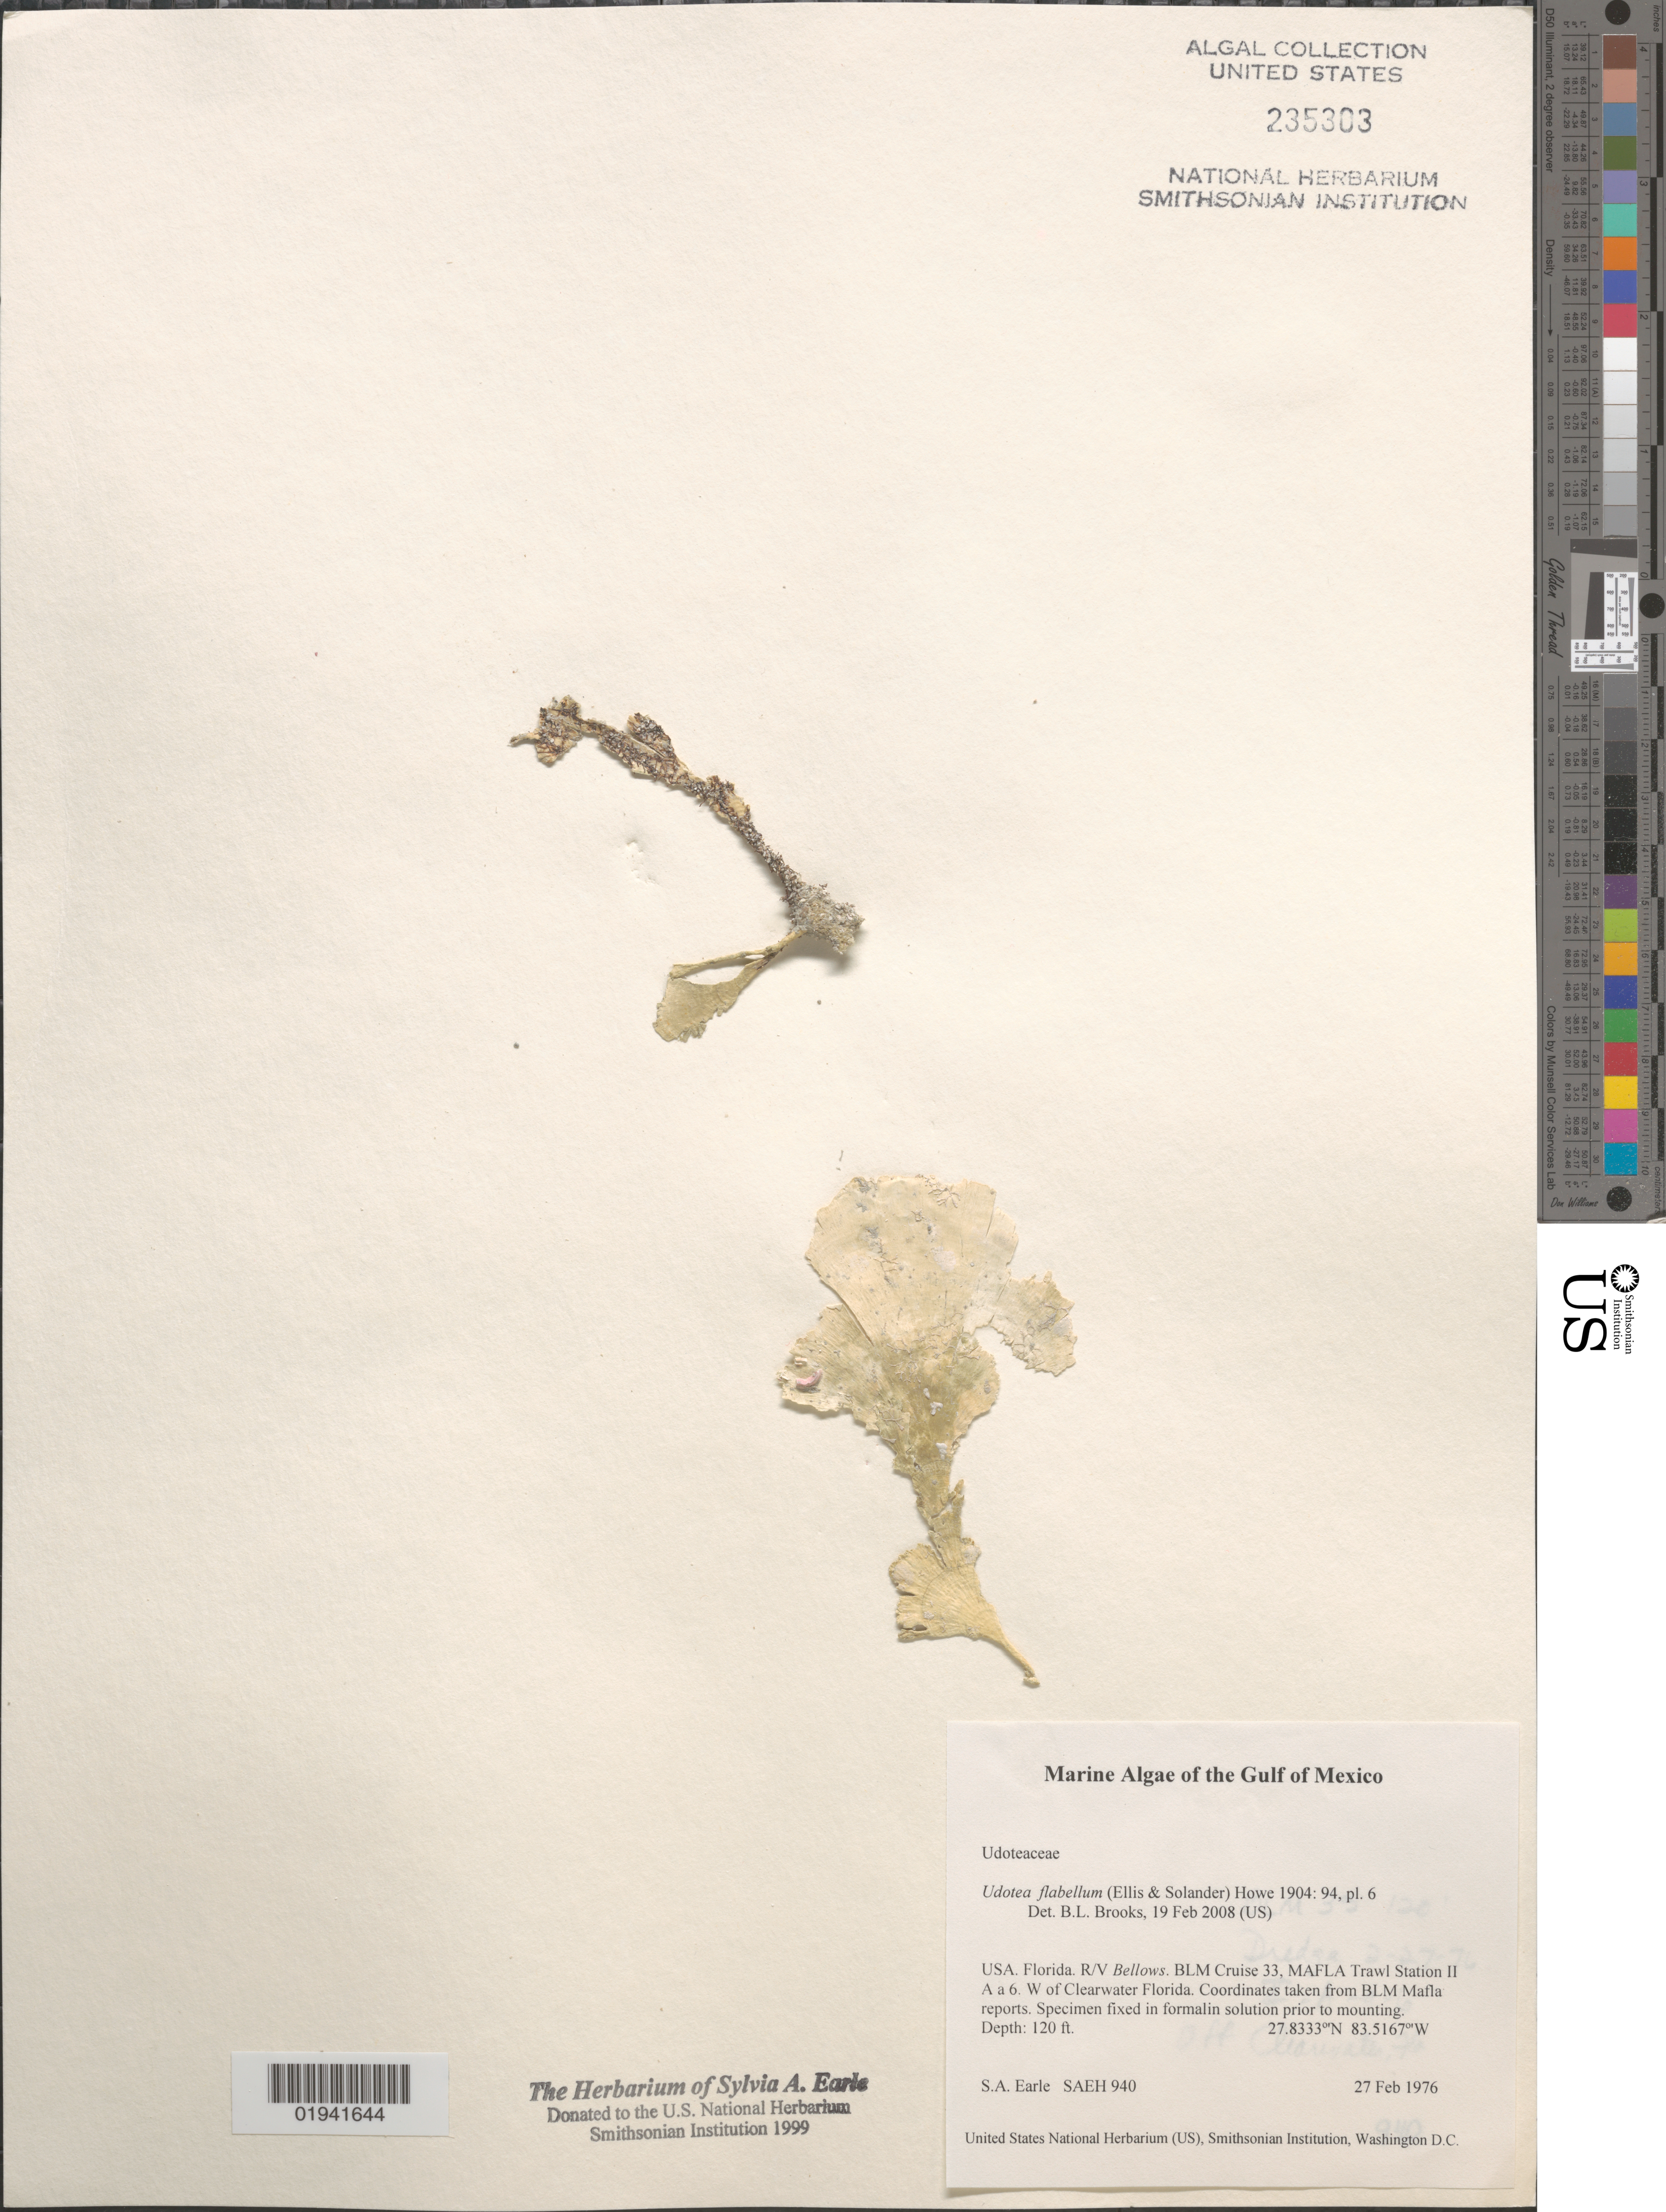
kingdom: Plantae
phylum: Chlorophyta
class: Ulvophyceae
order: Bryopsidales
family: Udoteaceae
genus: Udotea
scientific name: Udotea flabellum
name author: (J. Ellis & Sol.) M. Howe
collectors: S. A. Earle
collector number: SAEH940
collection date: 1976-02-27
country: United States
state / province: Florida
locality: The Gulf of Mexico. R/V Bellows. BLM Cruise 33, MAFLA Trawl Station II A a 6. W of Clearwater Florida.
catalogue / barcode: US 235303